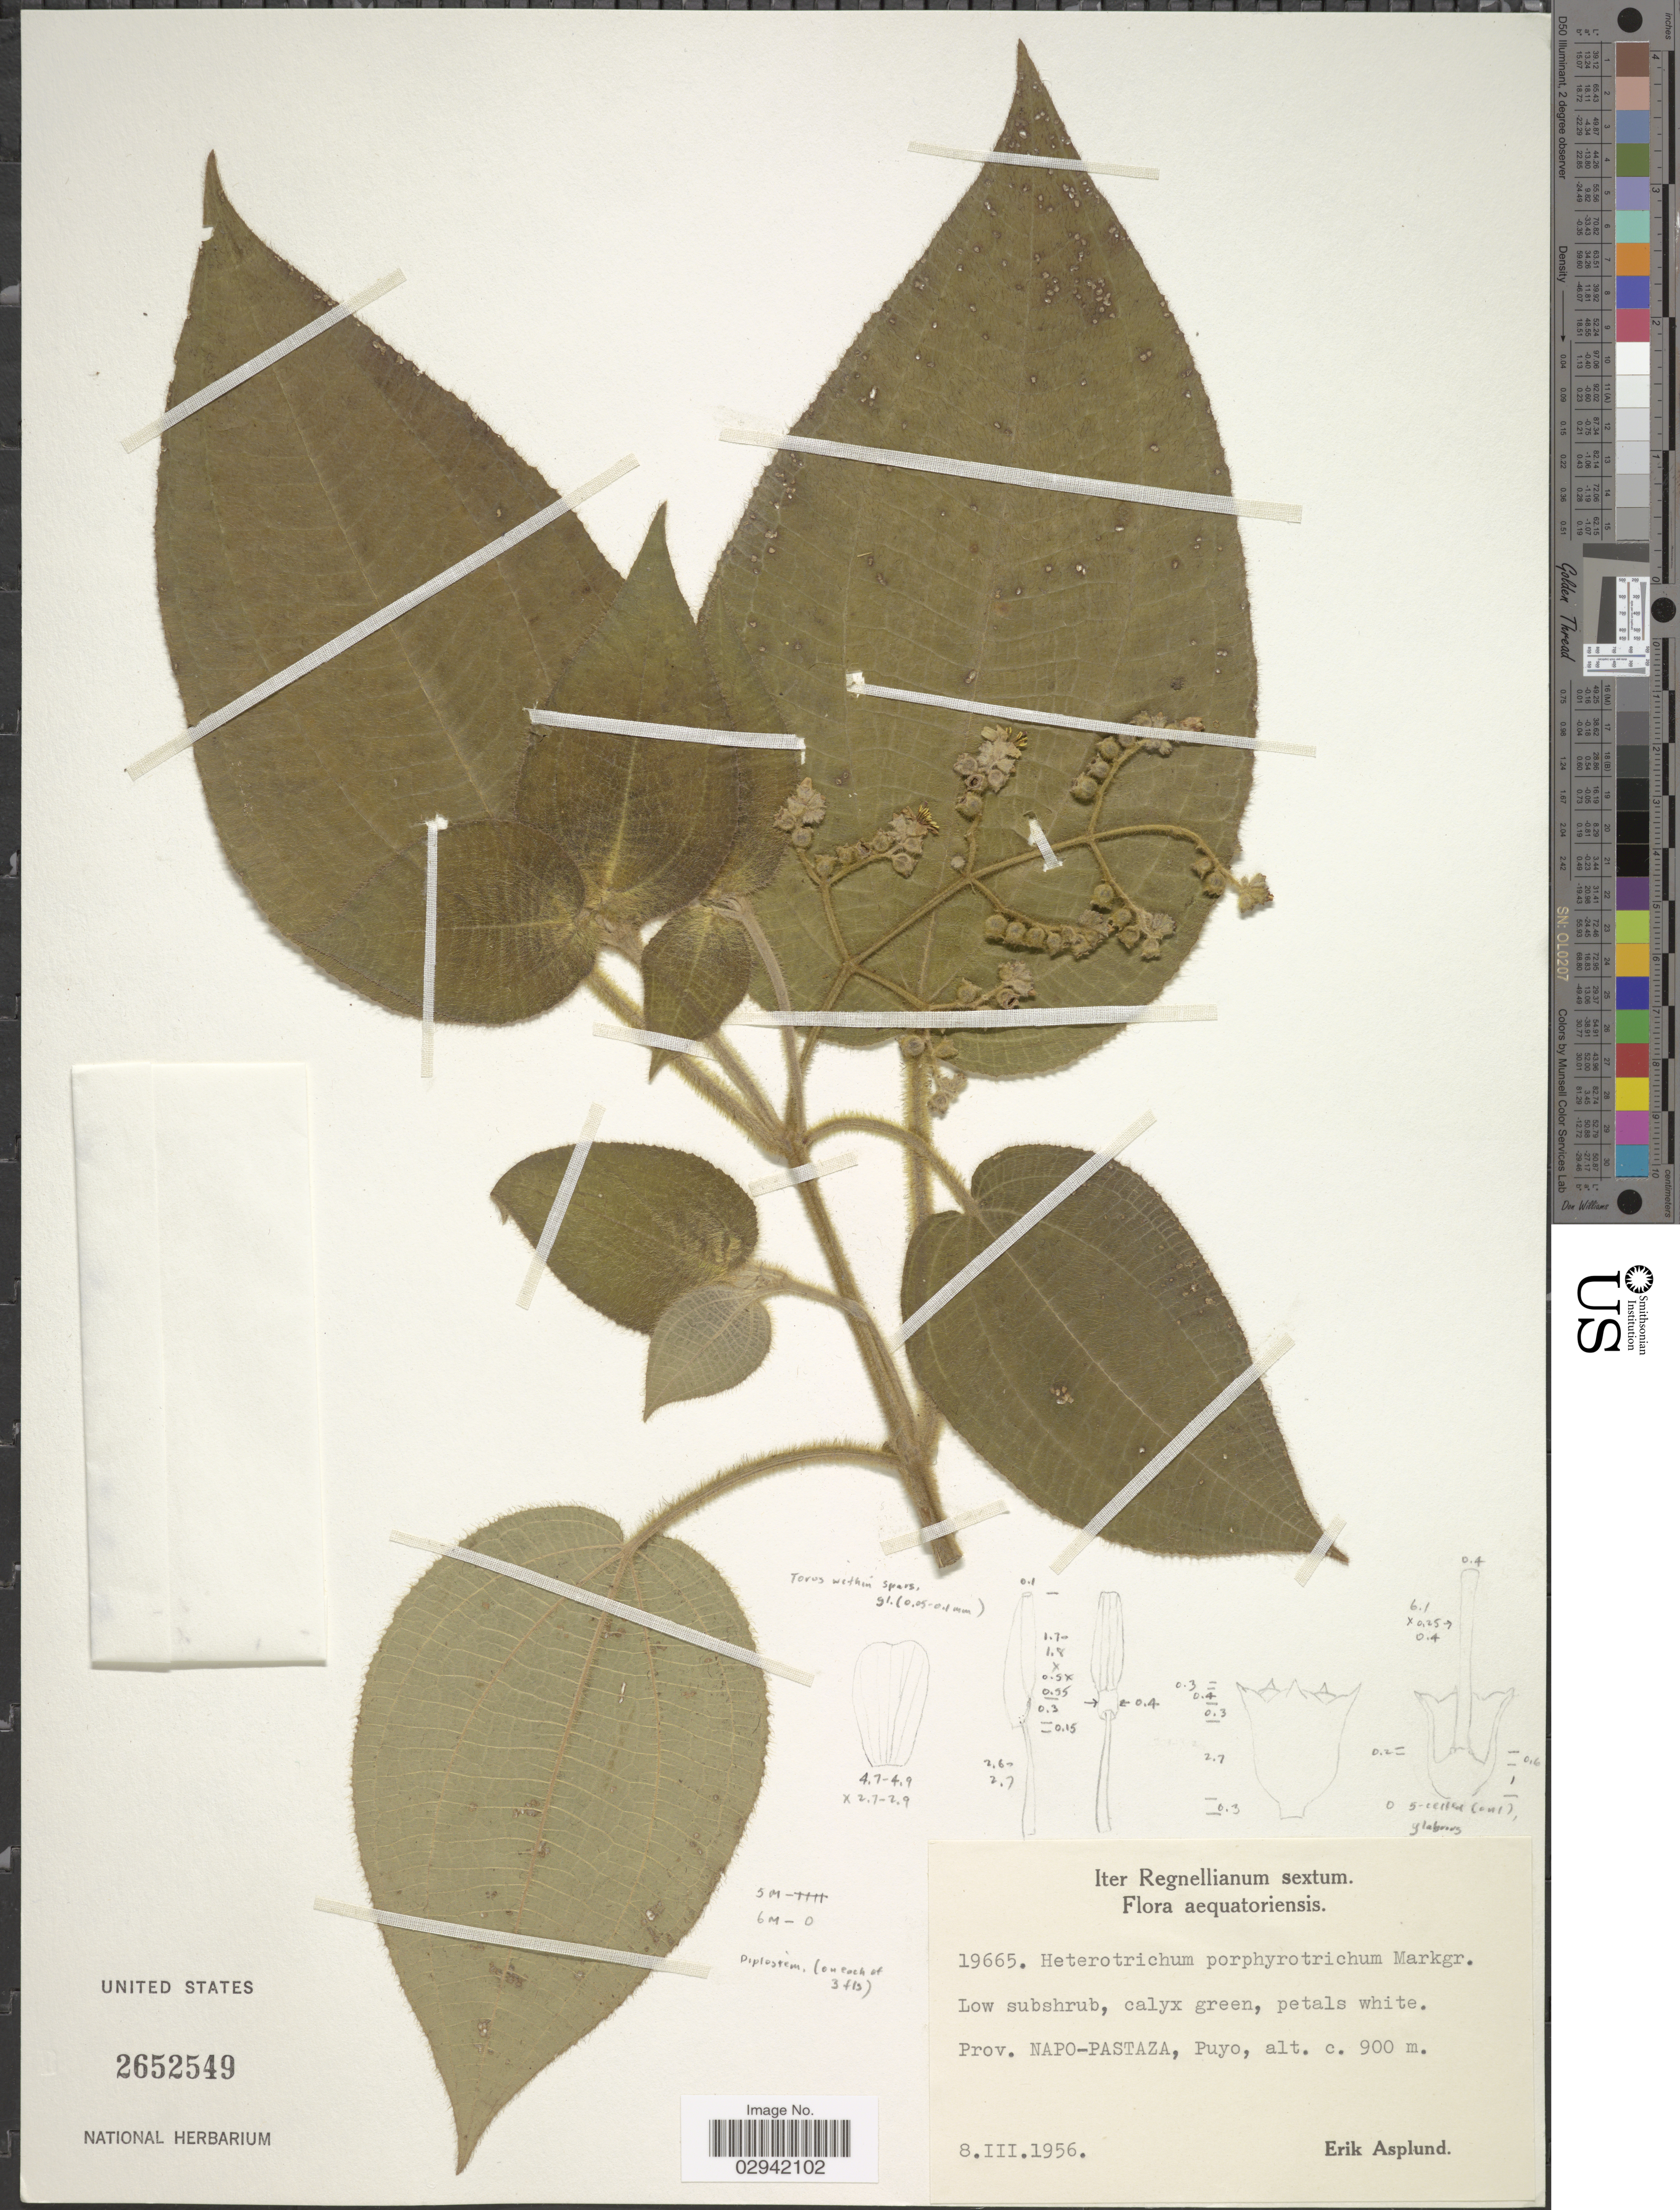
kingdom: Plantae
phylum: Tracheophyta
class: Magnoliopsida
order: Myrtales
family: Melastomataceae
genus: Miconia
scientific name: Miconia porphyrotricha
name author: (Markgr.) Wurdack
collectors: E. Asplund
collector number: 19665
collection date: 1956-03-08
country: Ecuador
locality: Aequatoriensis. Prov. Napo-Pastaza, Puyo.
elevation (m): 900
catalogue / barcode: US 2652549